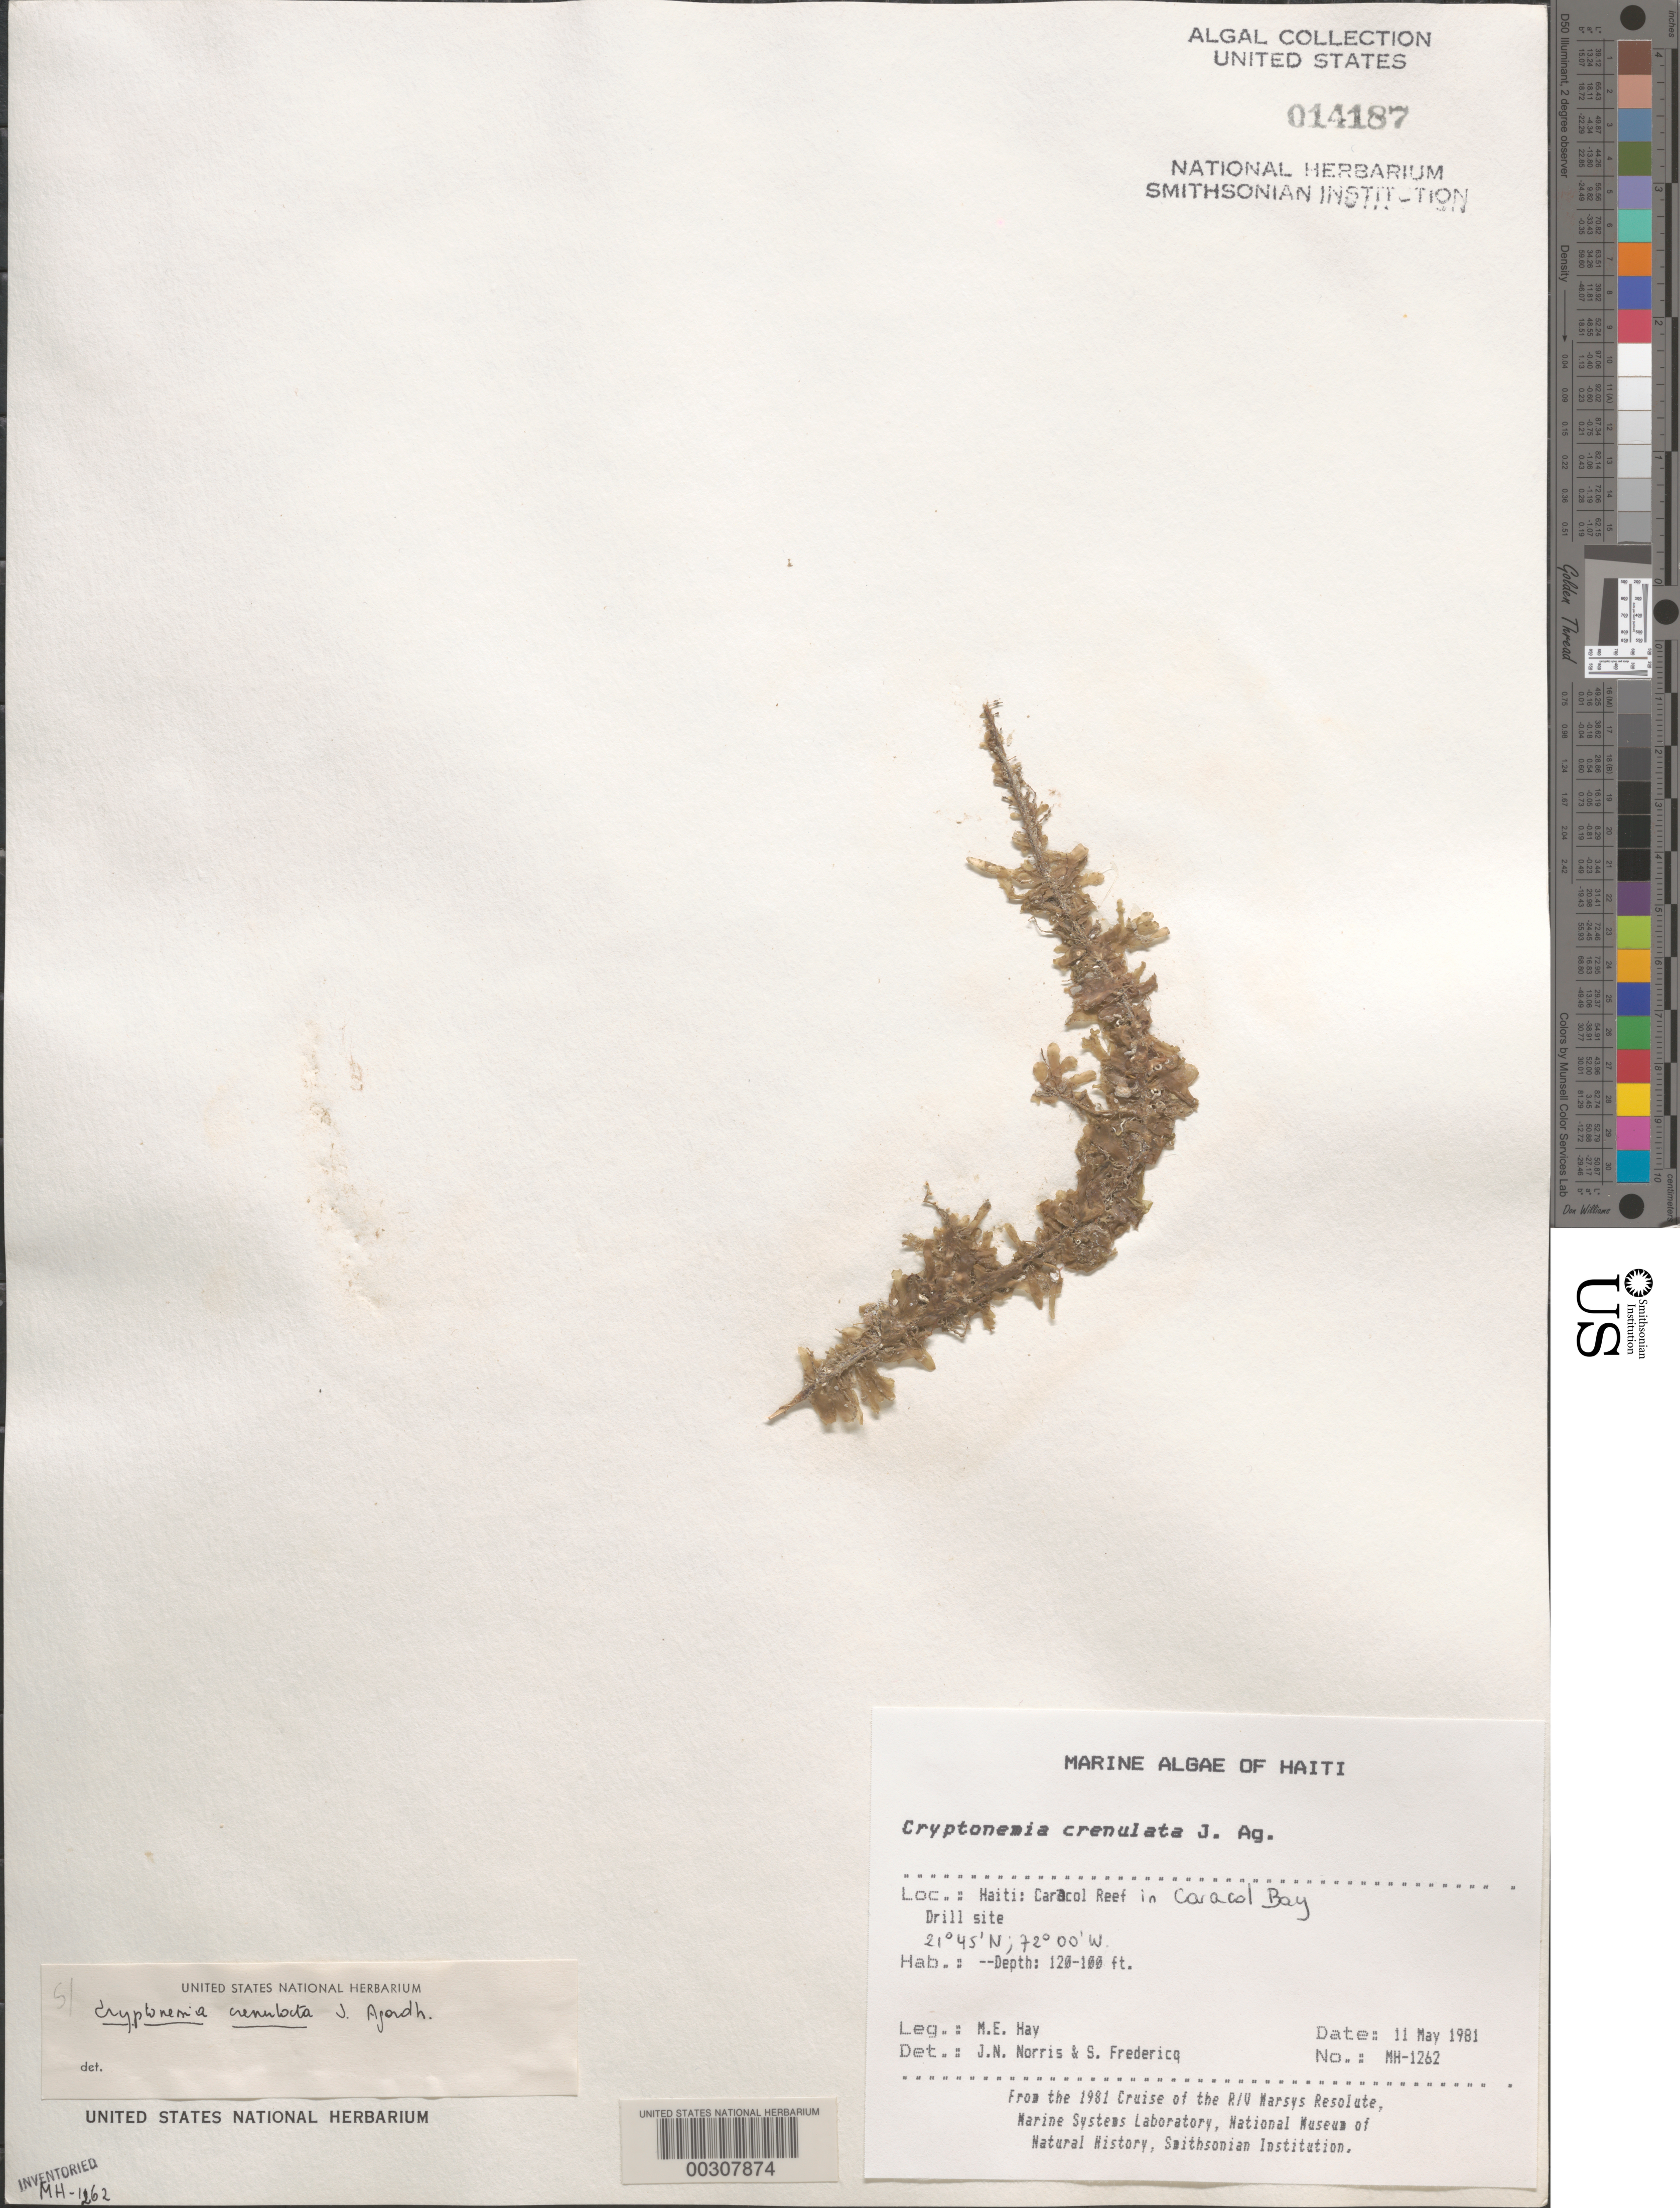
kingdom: Plantae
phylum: Rhodophyta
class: Florideophyceae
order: Halymeniales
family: Halymeniaceae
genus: Cryptonemia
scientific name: Cryptonemia crenulata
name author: (J. Agardh) J. Agardh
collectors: M. E. Hay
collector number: MH-1262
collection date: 1981-05-11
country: Haiti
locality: Caracol Reef in Caracol Bay. Drill site.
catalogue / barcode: US 14187